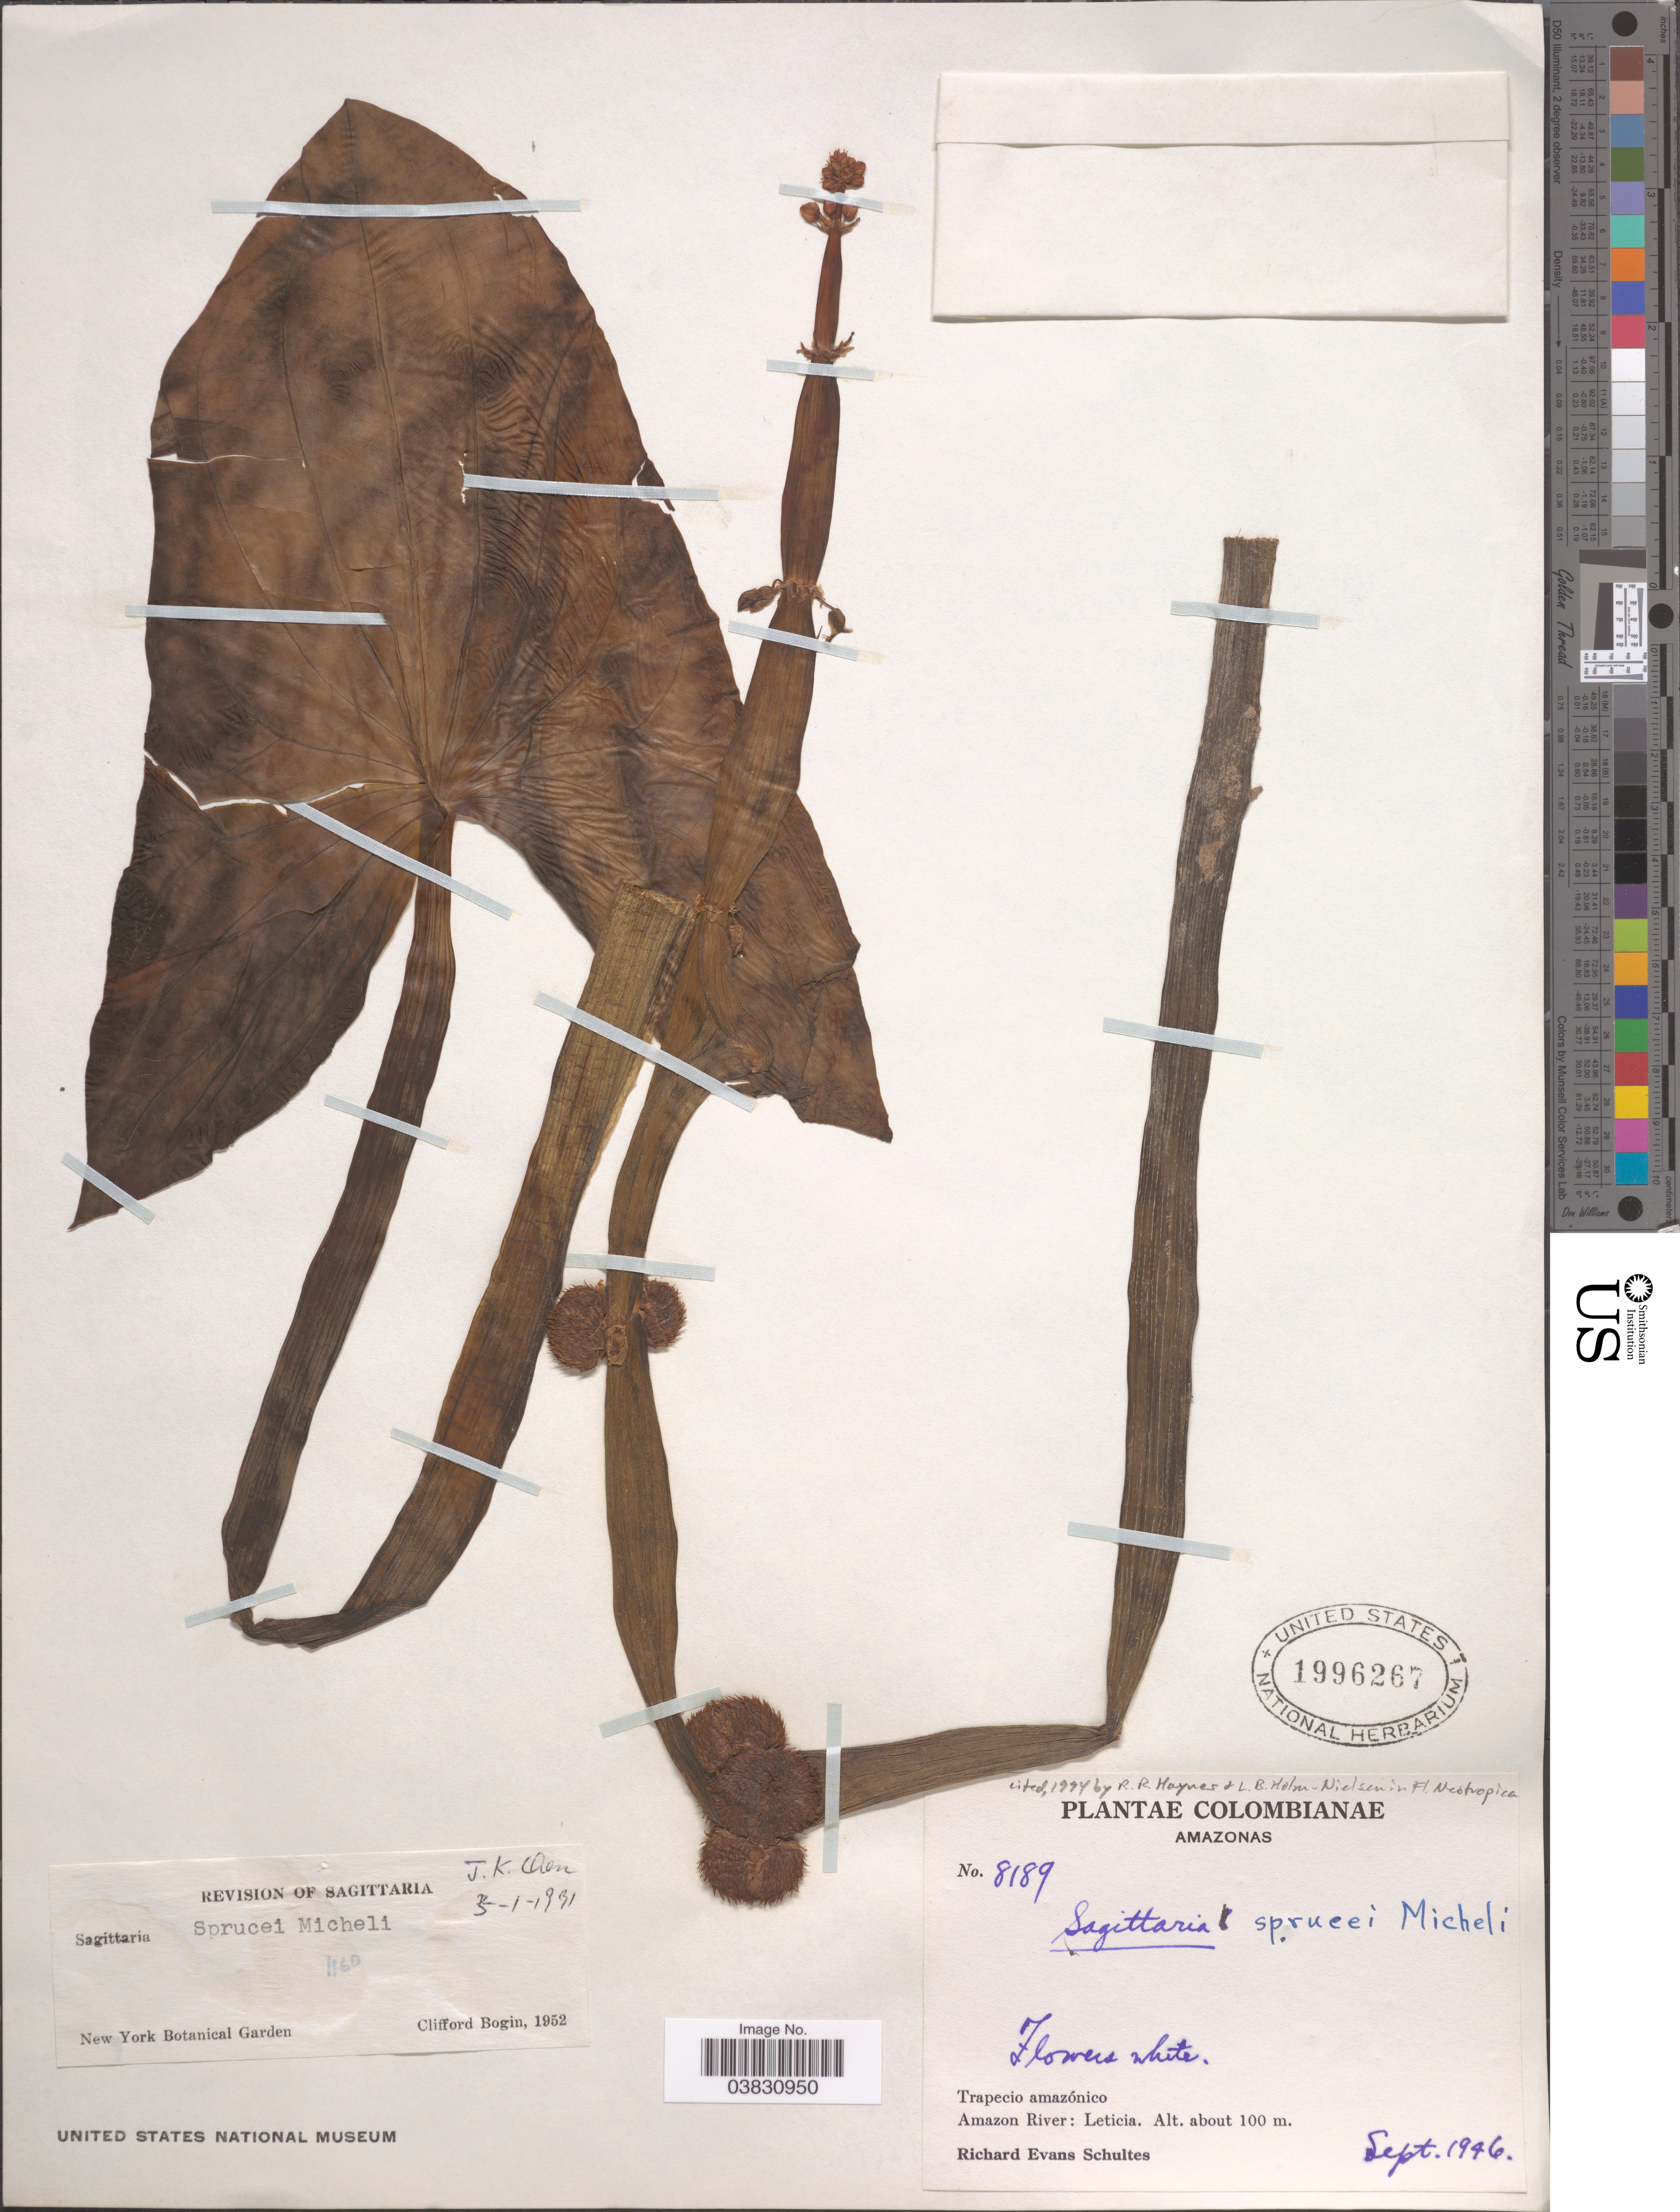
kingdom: Plantae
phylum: Tracheophyta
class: Liliopsida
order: Alismatales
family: Alismataceae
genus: Sagittaria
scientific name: Sagittaria sprucei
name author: Micheli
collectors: R. E. Schultes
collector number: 8189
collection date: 1946-09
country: Colombia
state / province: Amazônas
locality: Trapecio amazónico. Amazon River: Leticia.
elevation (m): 100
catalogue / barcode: US 1996267